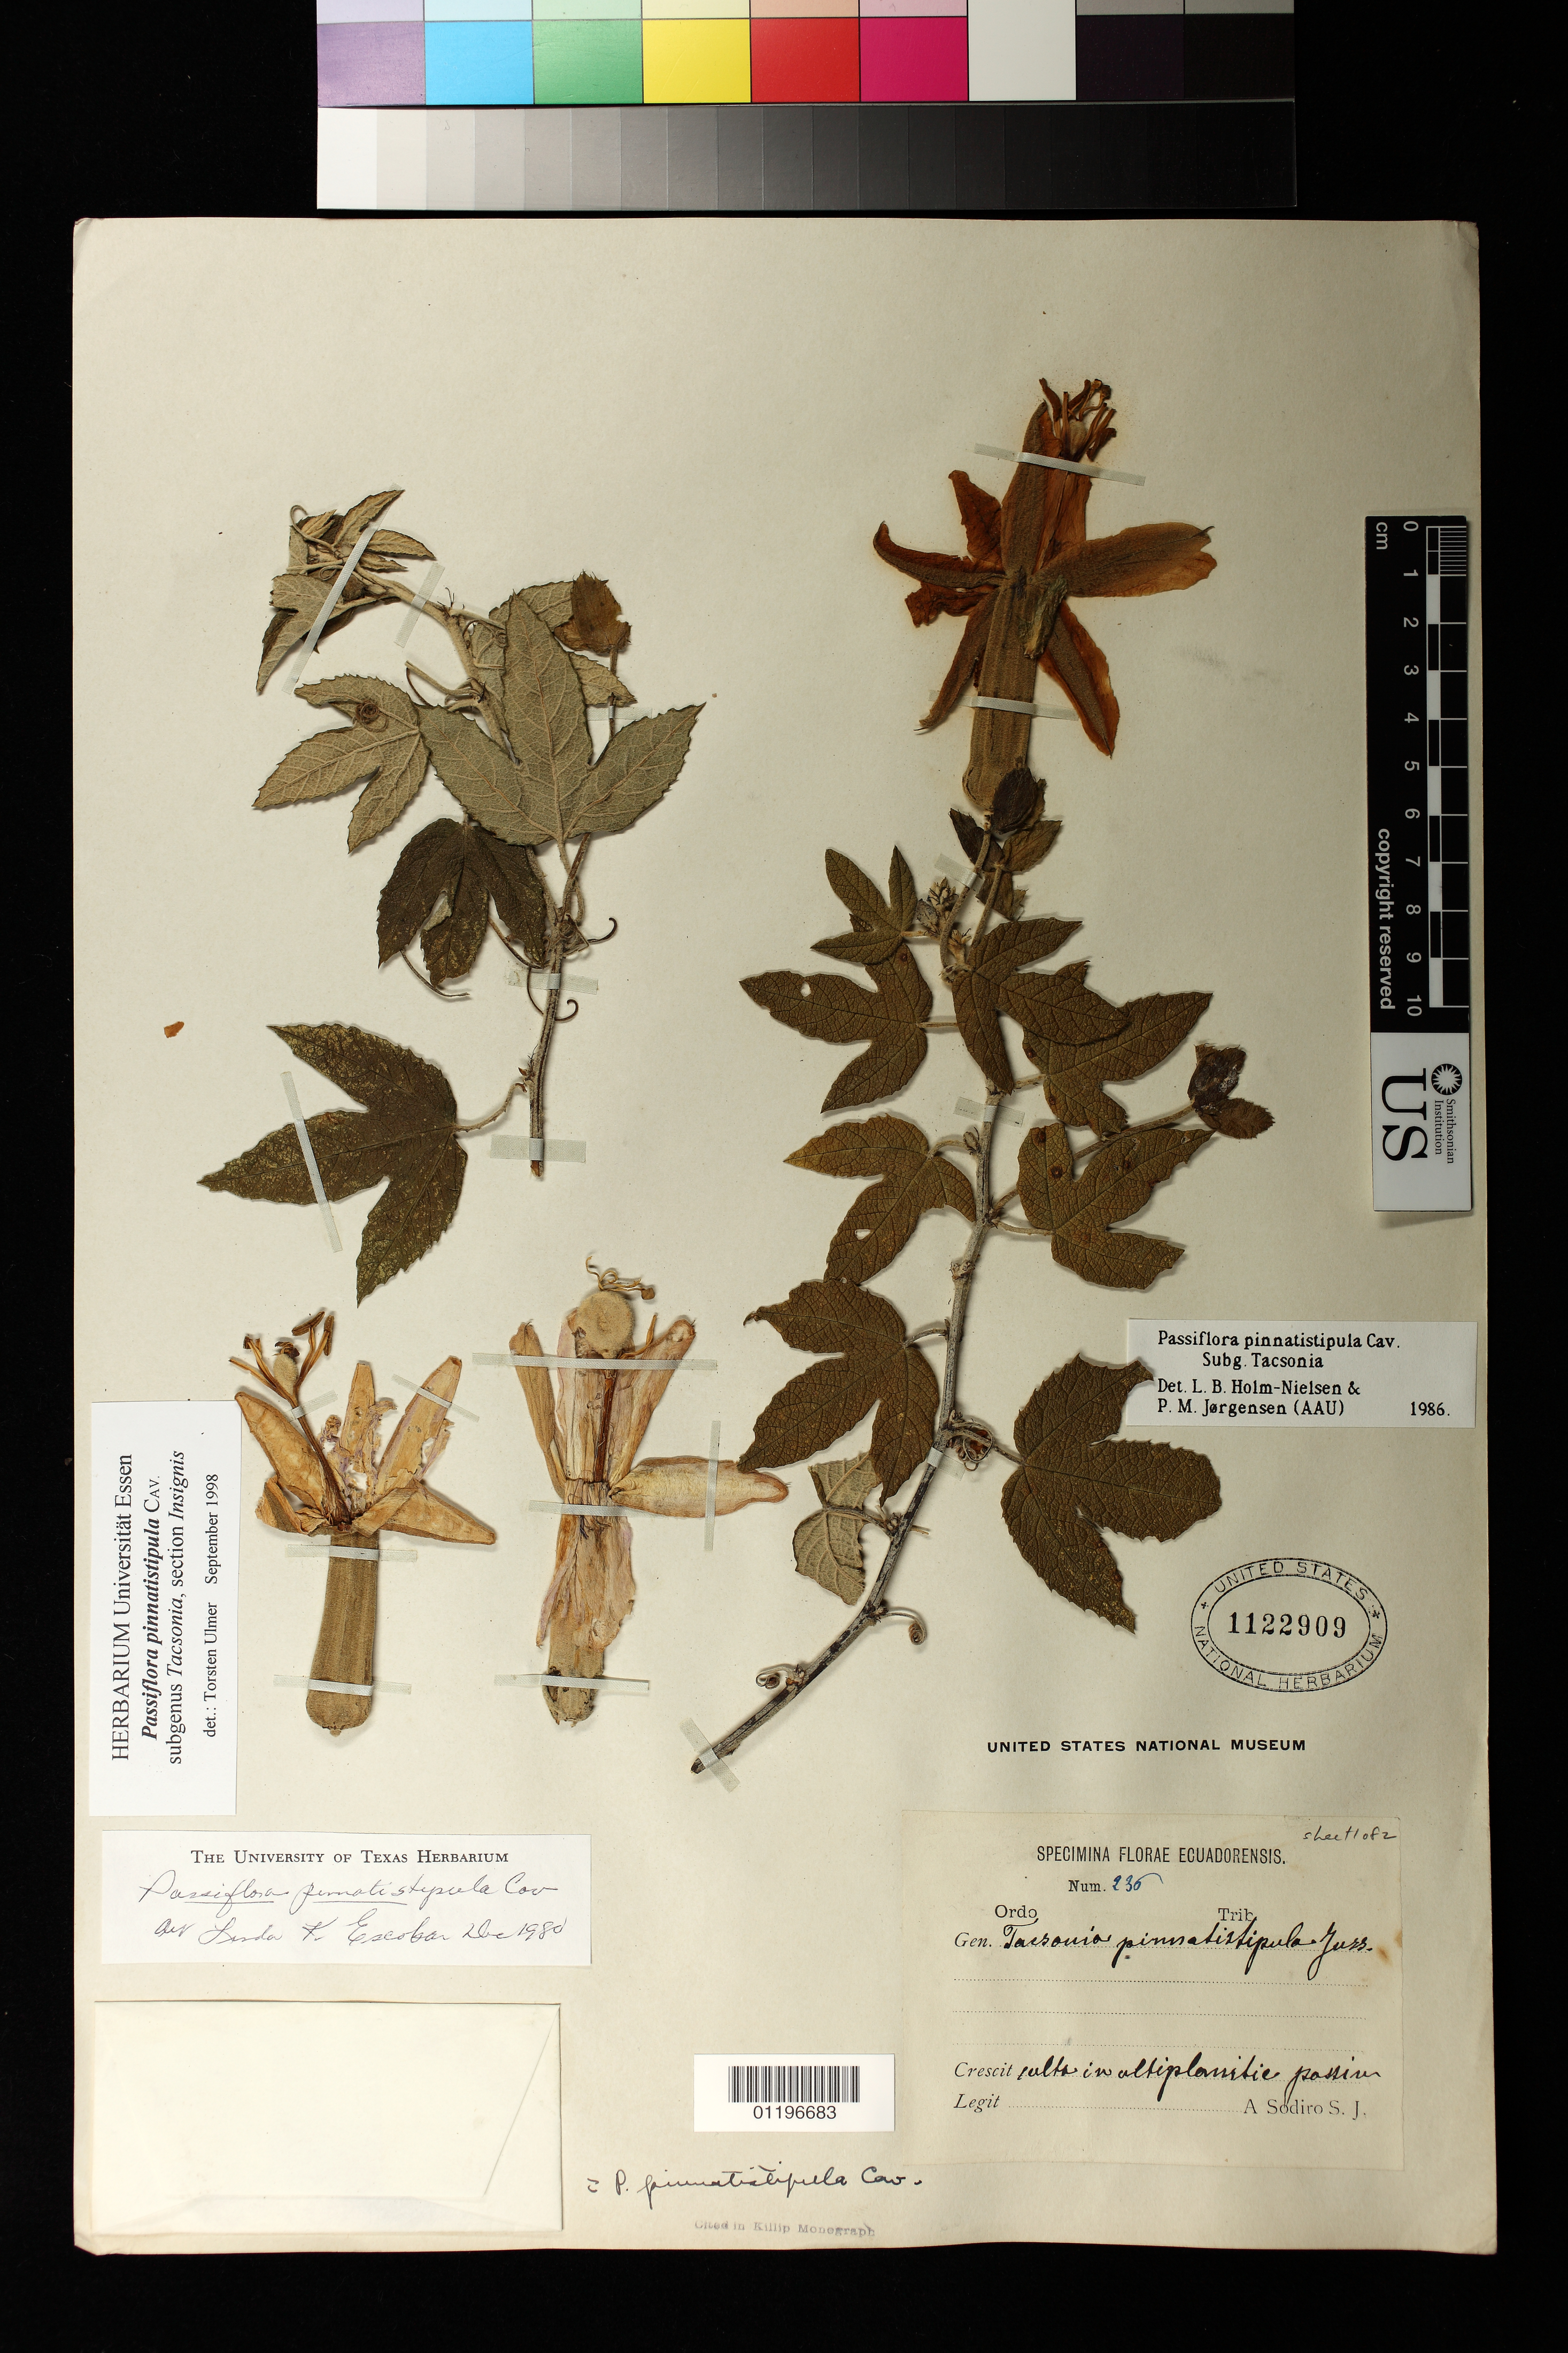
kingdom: Plantae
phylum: Tracheophyta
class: Magnoliopsida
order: Malpighiales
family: Passifloraceae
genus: Passiflora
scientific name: Passiflora fimbriatistipula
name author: Harms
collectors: A. Sodiro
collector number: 236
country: Ecuador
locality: culta in altiplanitie passion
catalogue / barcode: US 1122909